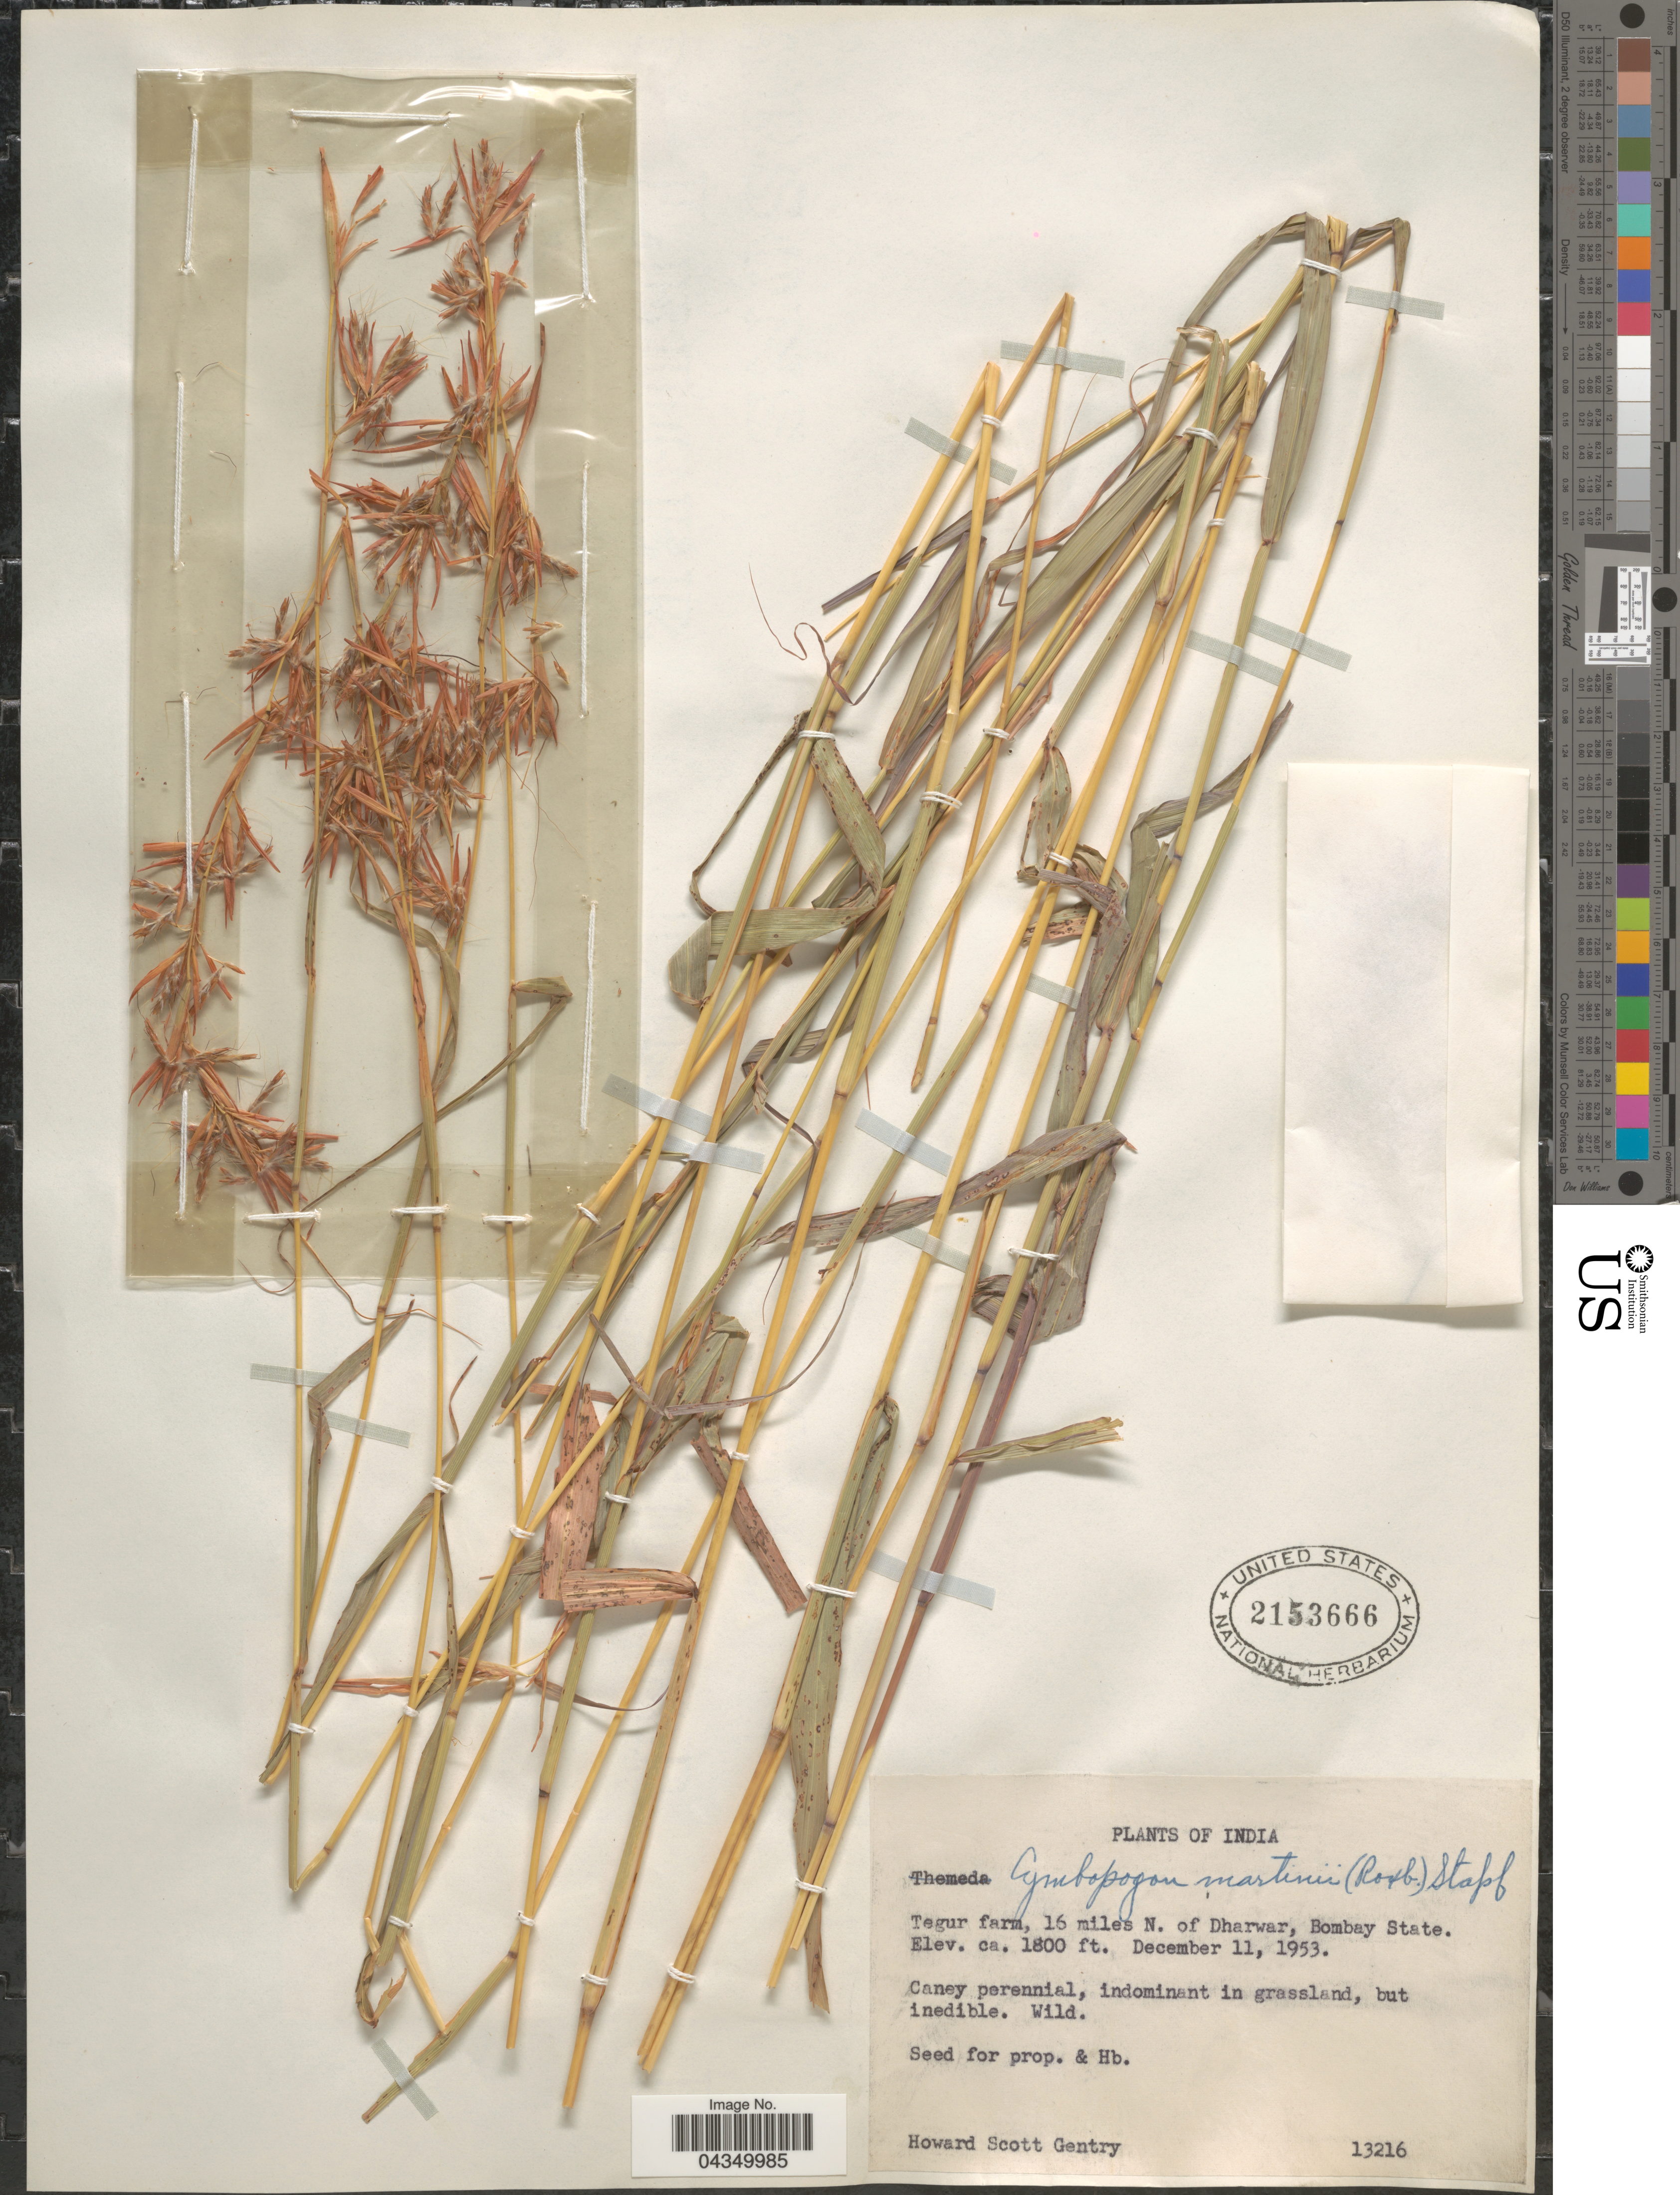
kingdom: Plantae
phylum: Tracheophyta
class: Liliopsida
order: Poales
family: Poaceae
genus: Cymbopogon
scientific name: Cymbopogon martini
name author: (Roxb.) Stapf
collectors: H. S. Gentry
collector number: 13216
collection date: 1953-12-11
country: India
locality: Tegur farm, 16 miles N. of Dharwar, Bombay State.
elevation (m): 549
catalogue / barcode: US 2153666